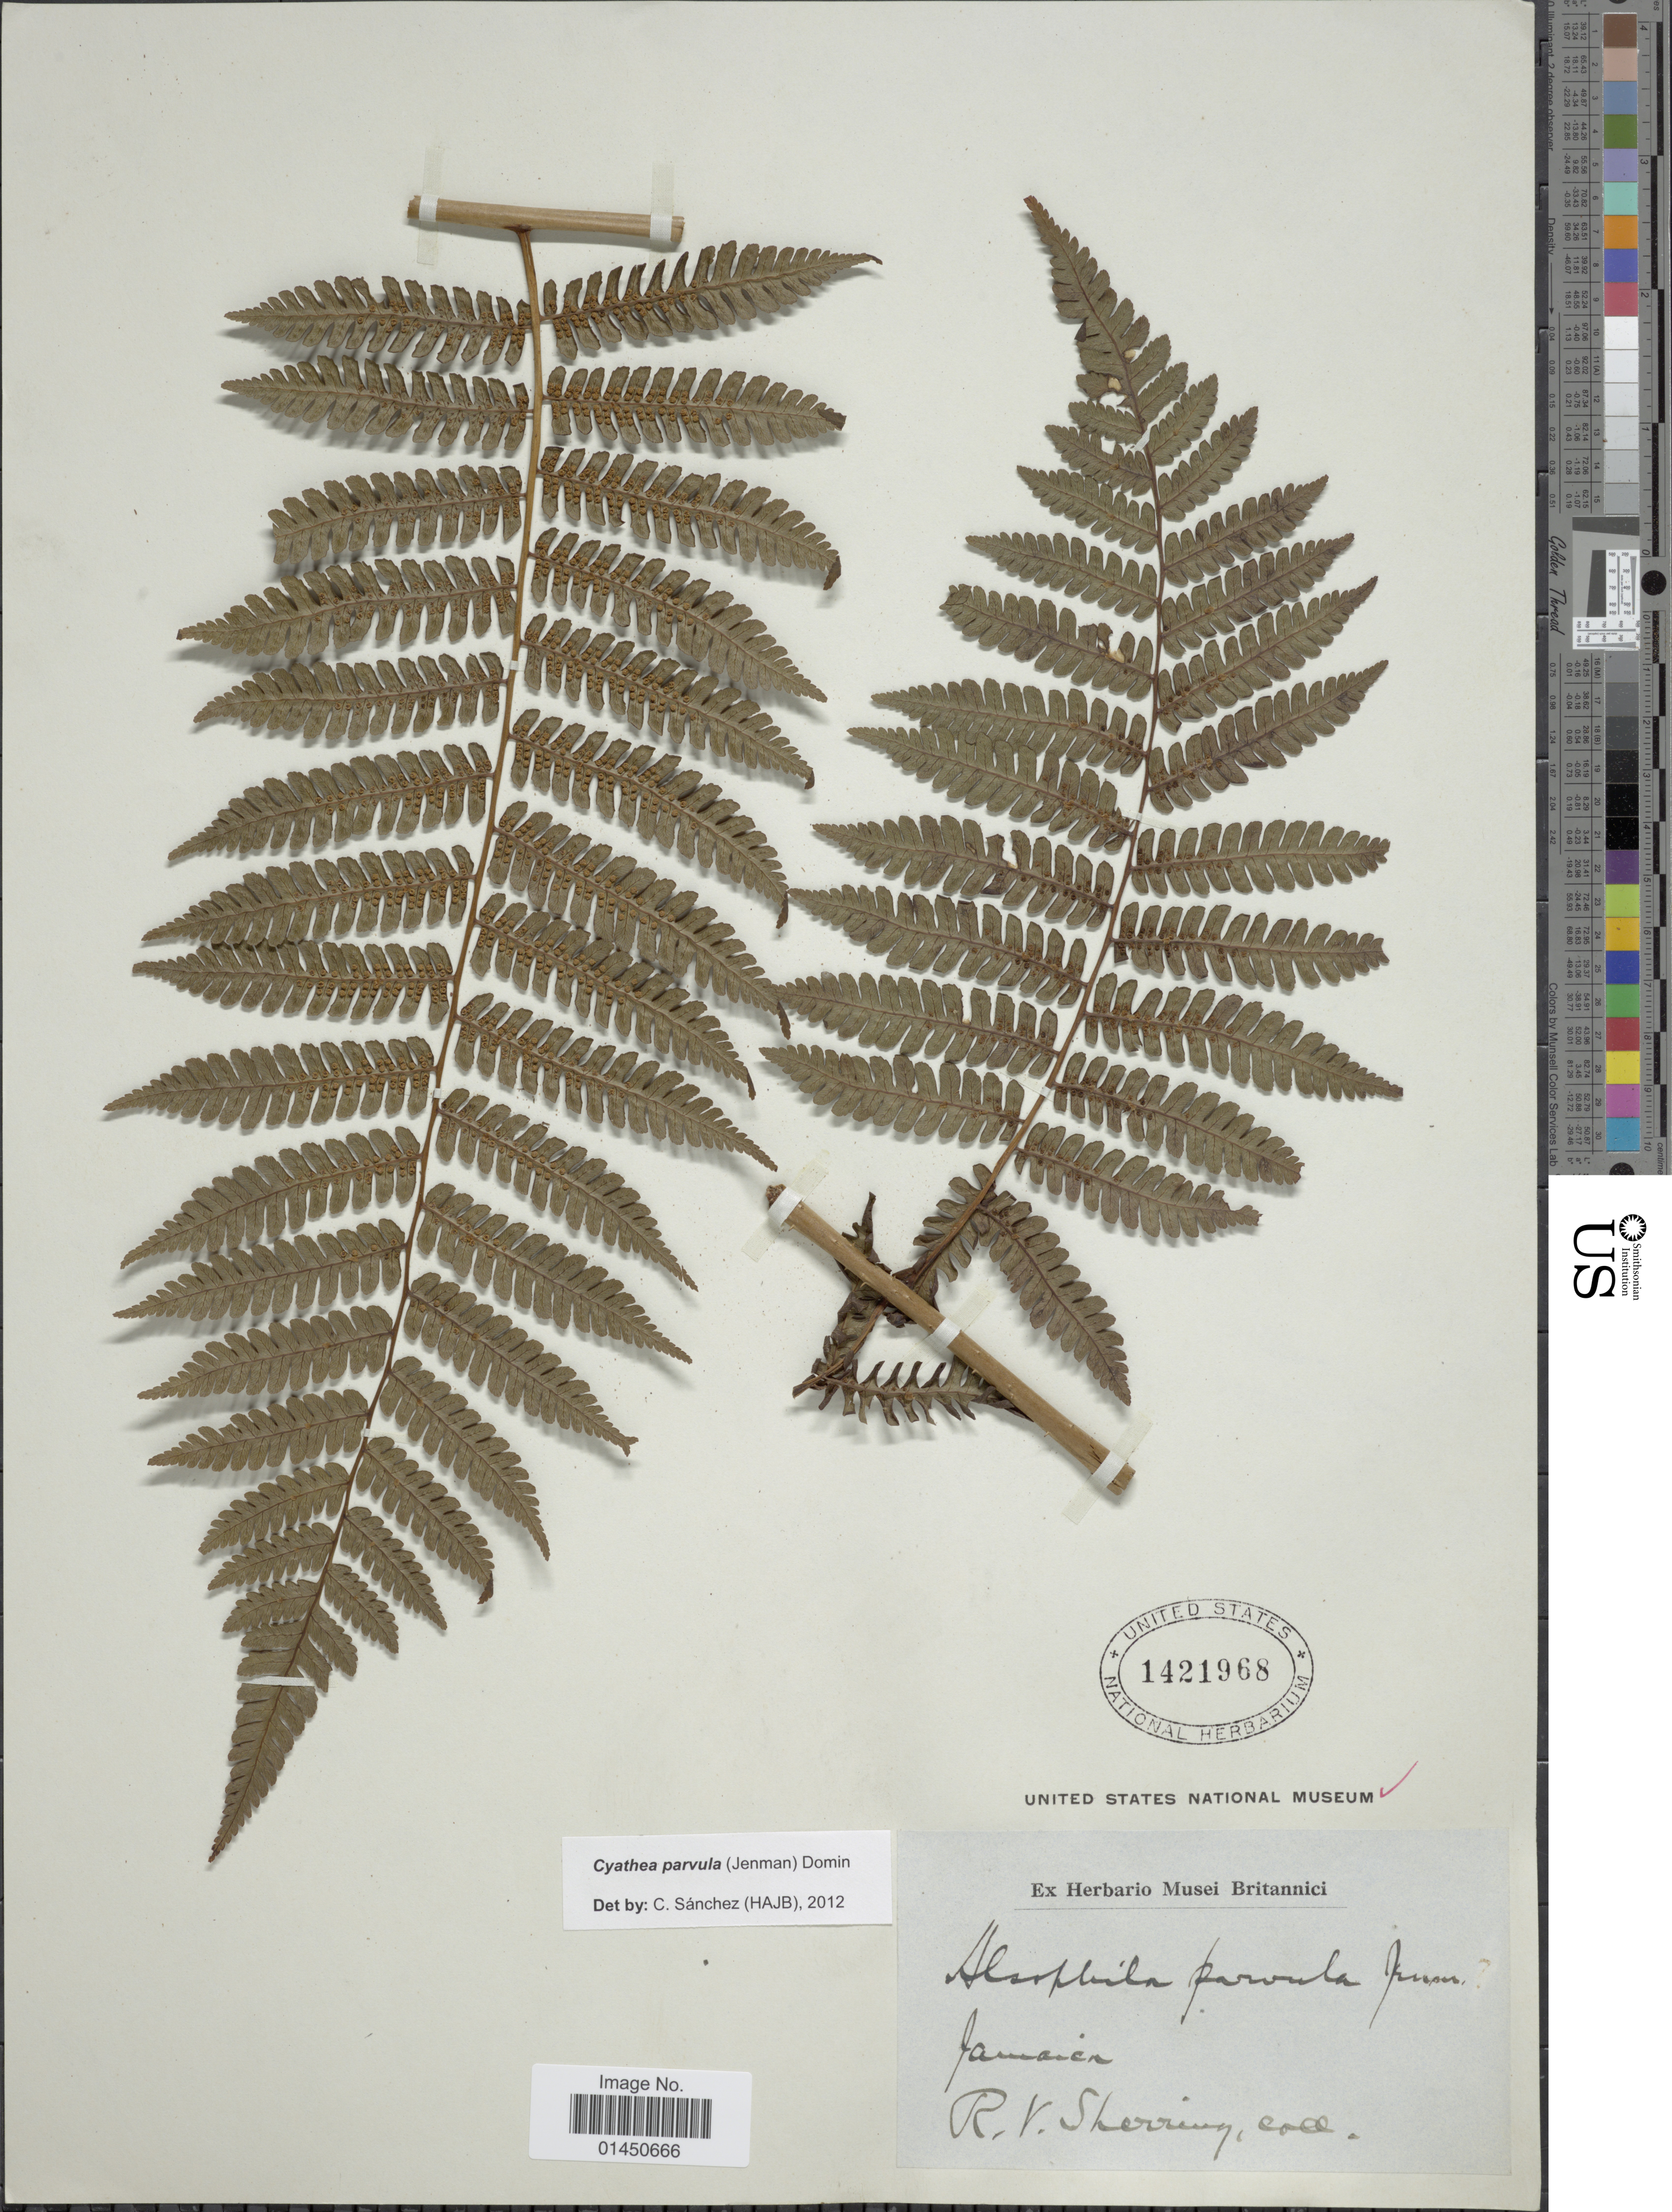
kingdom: Plantae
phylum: Tracheophyta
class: Polypodiopsida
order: Cyatheales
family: Cyatheaceae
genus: Cyathea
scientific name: Cyathea parvula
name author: (Jenman) Domin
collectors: R. Sherring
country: Jamaica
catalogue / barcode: US 1421968